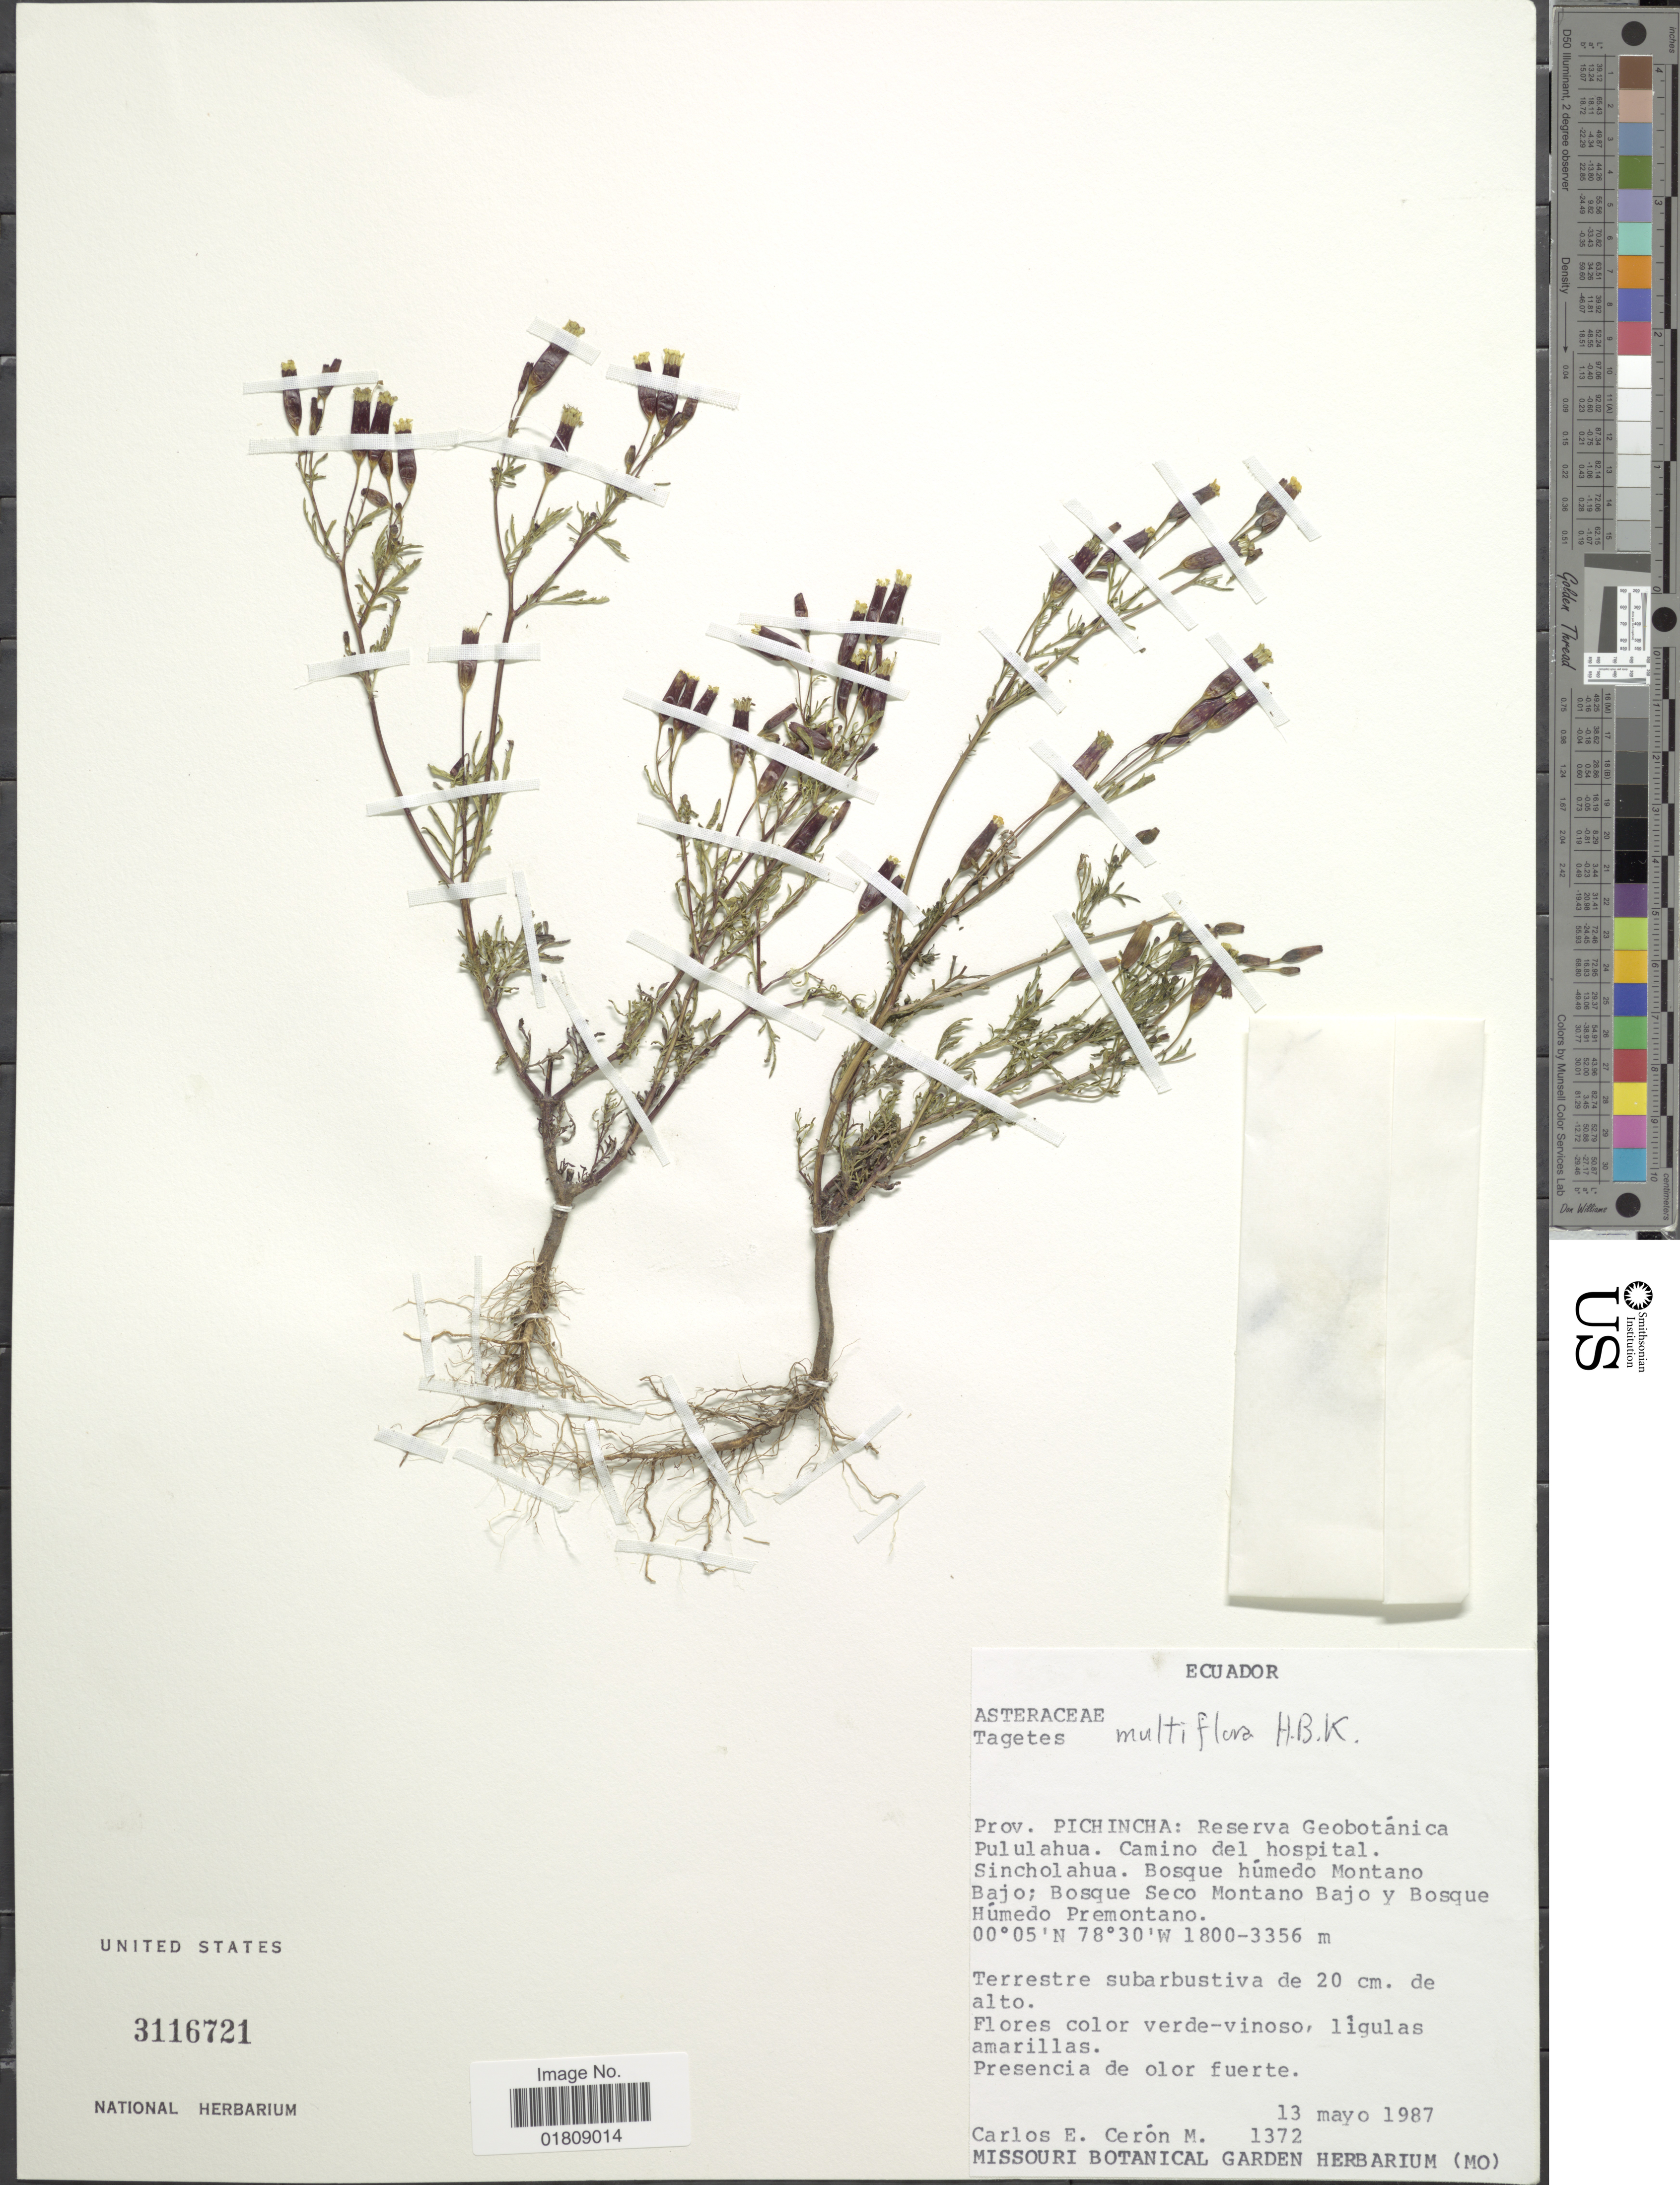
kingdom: Plantae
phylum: Tracheophyta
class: Magnoliopsida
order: Asterales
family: Asteraceae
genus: Tagetes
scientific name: Tagetes multiflora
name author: Kunth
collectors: C. E. Cerón M.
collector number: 1372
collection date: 1987-05-13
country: Ecuador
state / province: Pichincha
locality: Reserva Geobotanica Pululahua, Camino del hospital, Sincholahua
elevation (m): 1800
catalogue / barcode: US 3116721